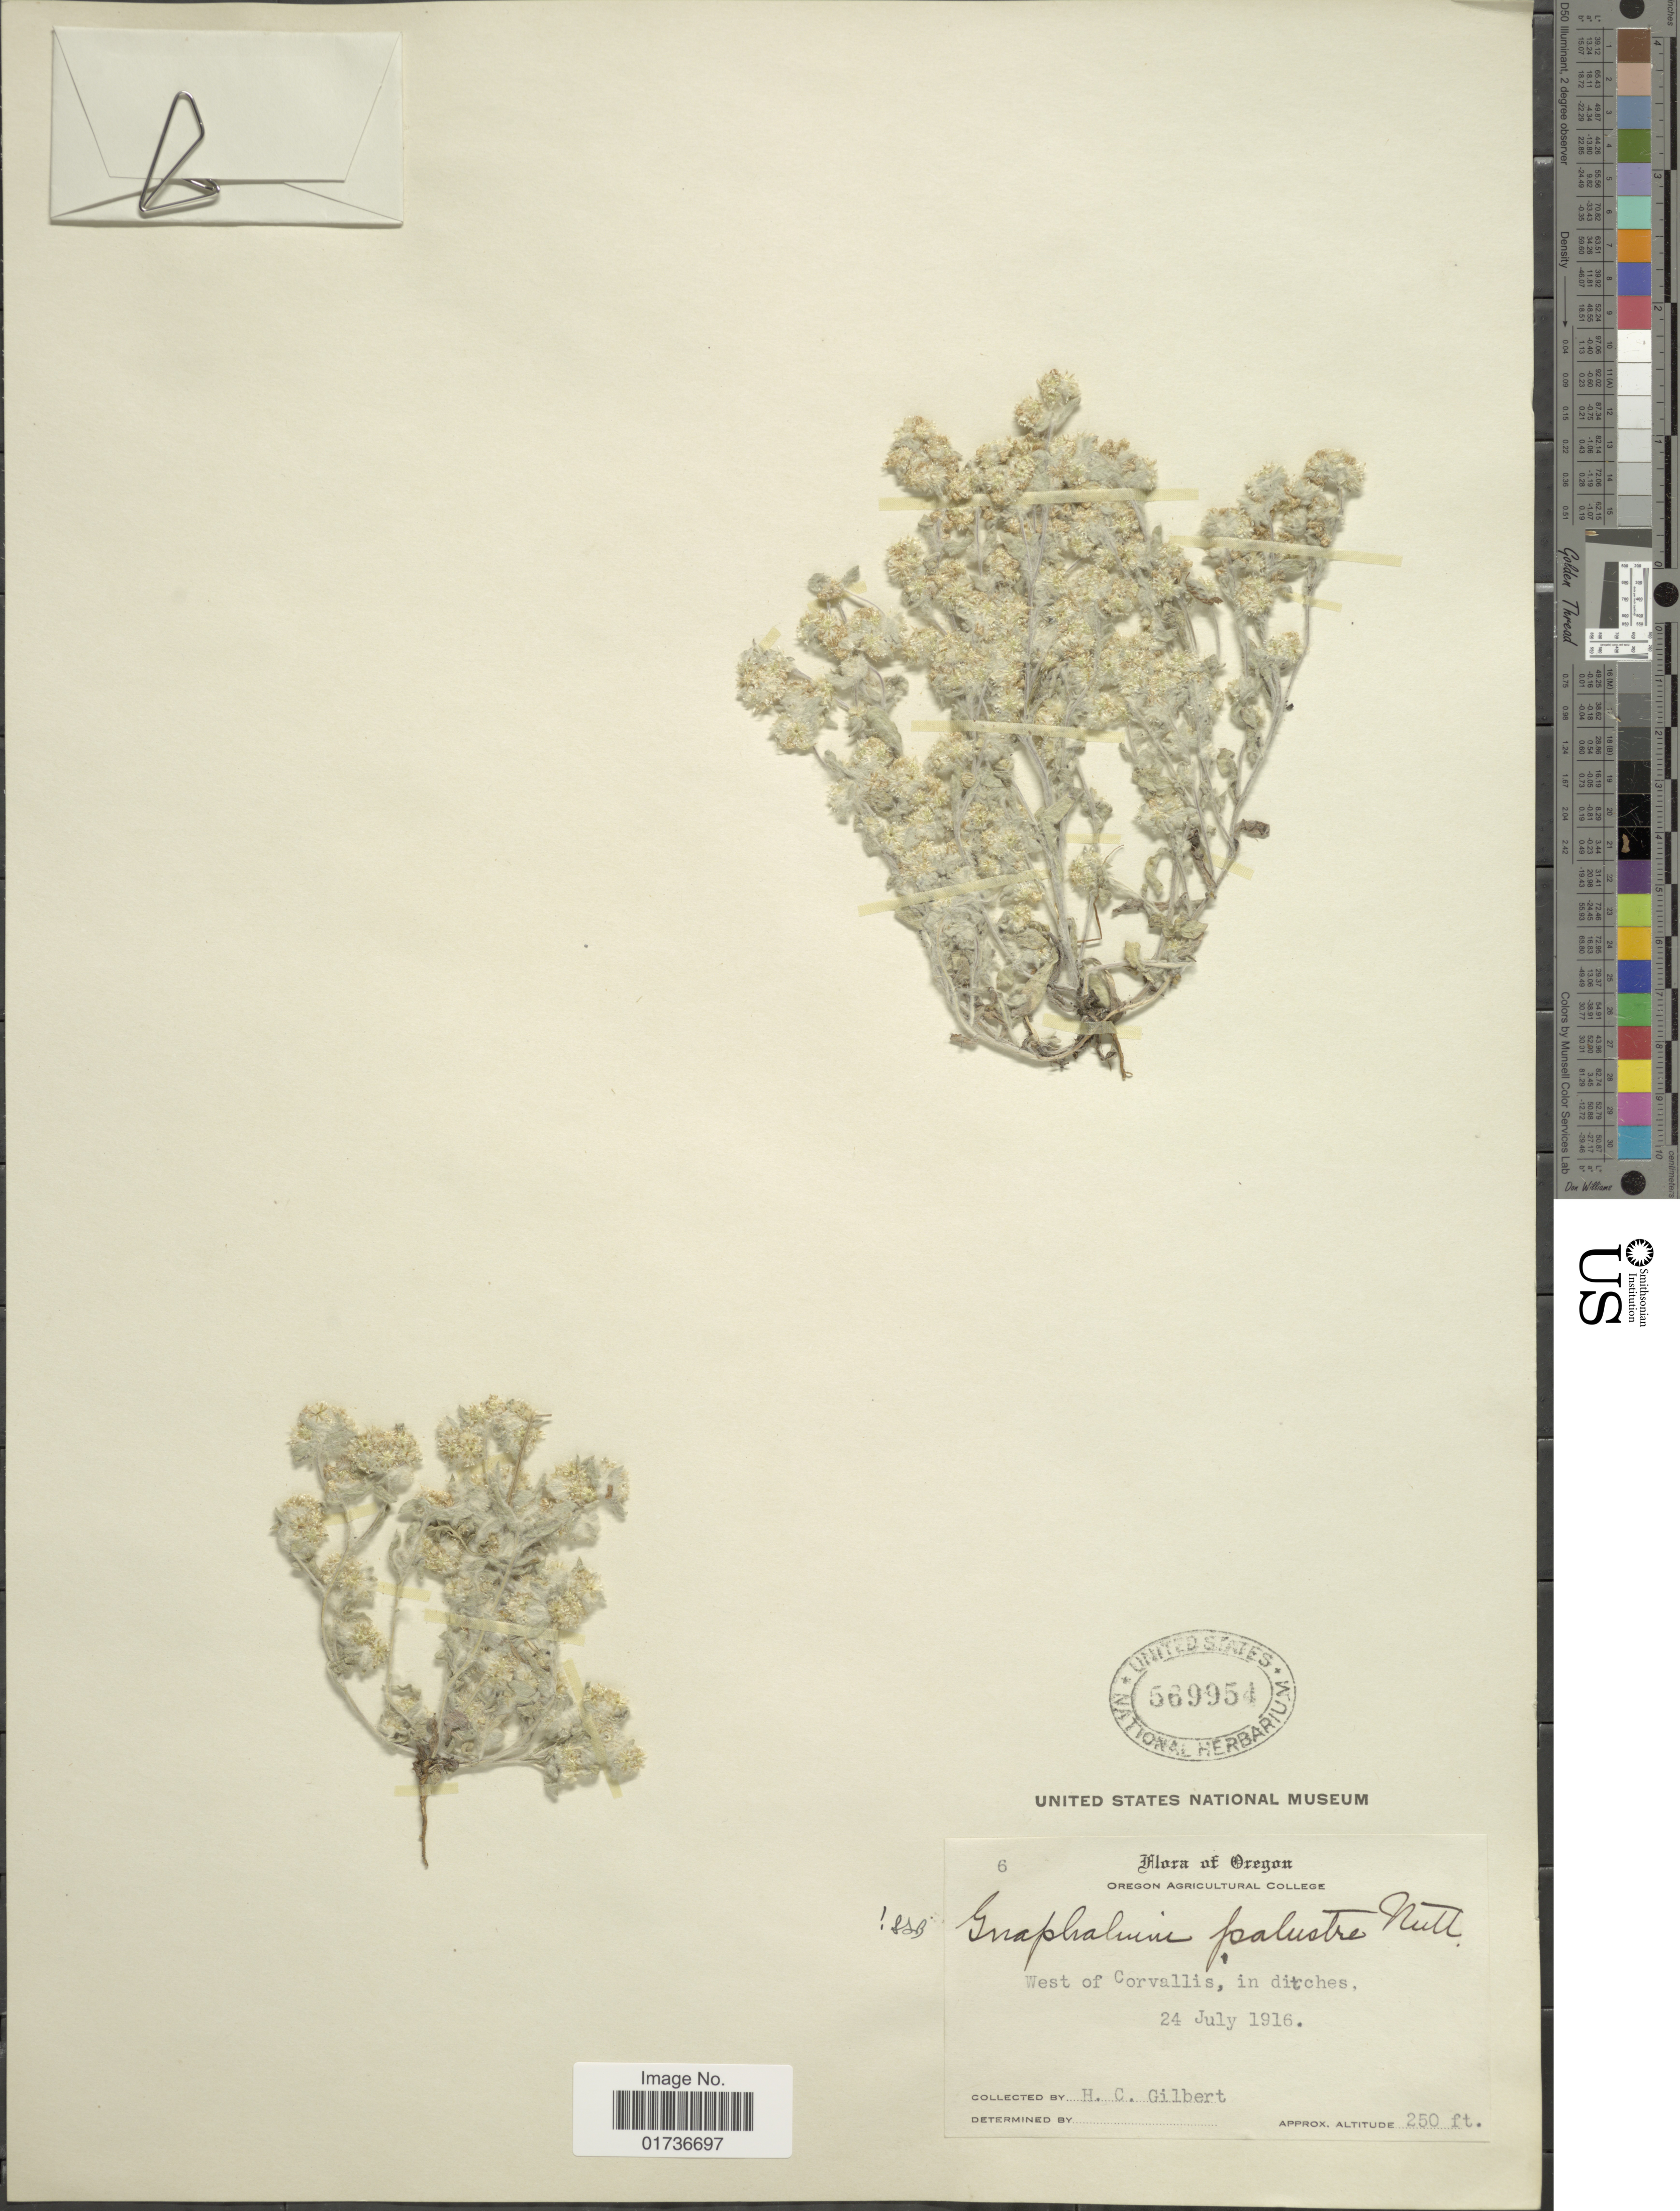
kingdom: Plantae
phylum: Tracheophyta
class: Magnoliopsida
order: Asterales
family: Asteraceae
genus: Gnaphalium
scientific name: Gnaphalium palustre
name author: Nutt.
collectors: H. Gilbert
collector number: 6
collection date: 1916-07-24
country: United States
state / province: Oregon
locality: West of Corvallis, in ditches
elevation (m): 76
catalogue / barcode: US 569954